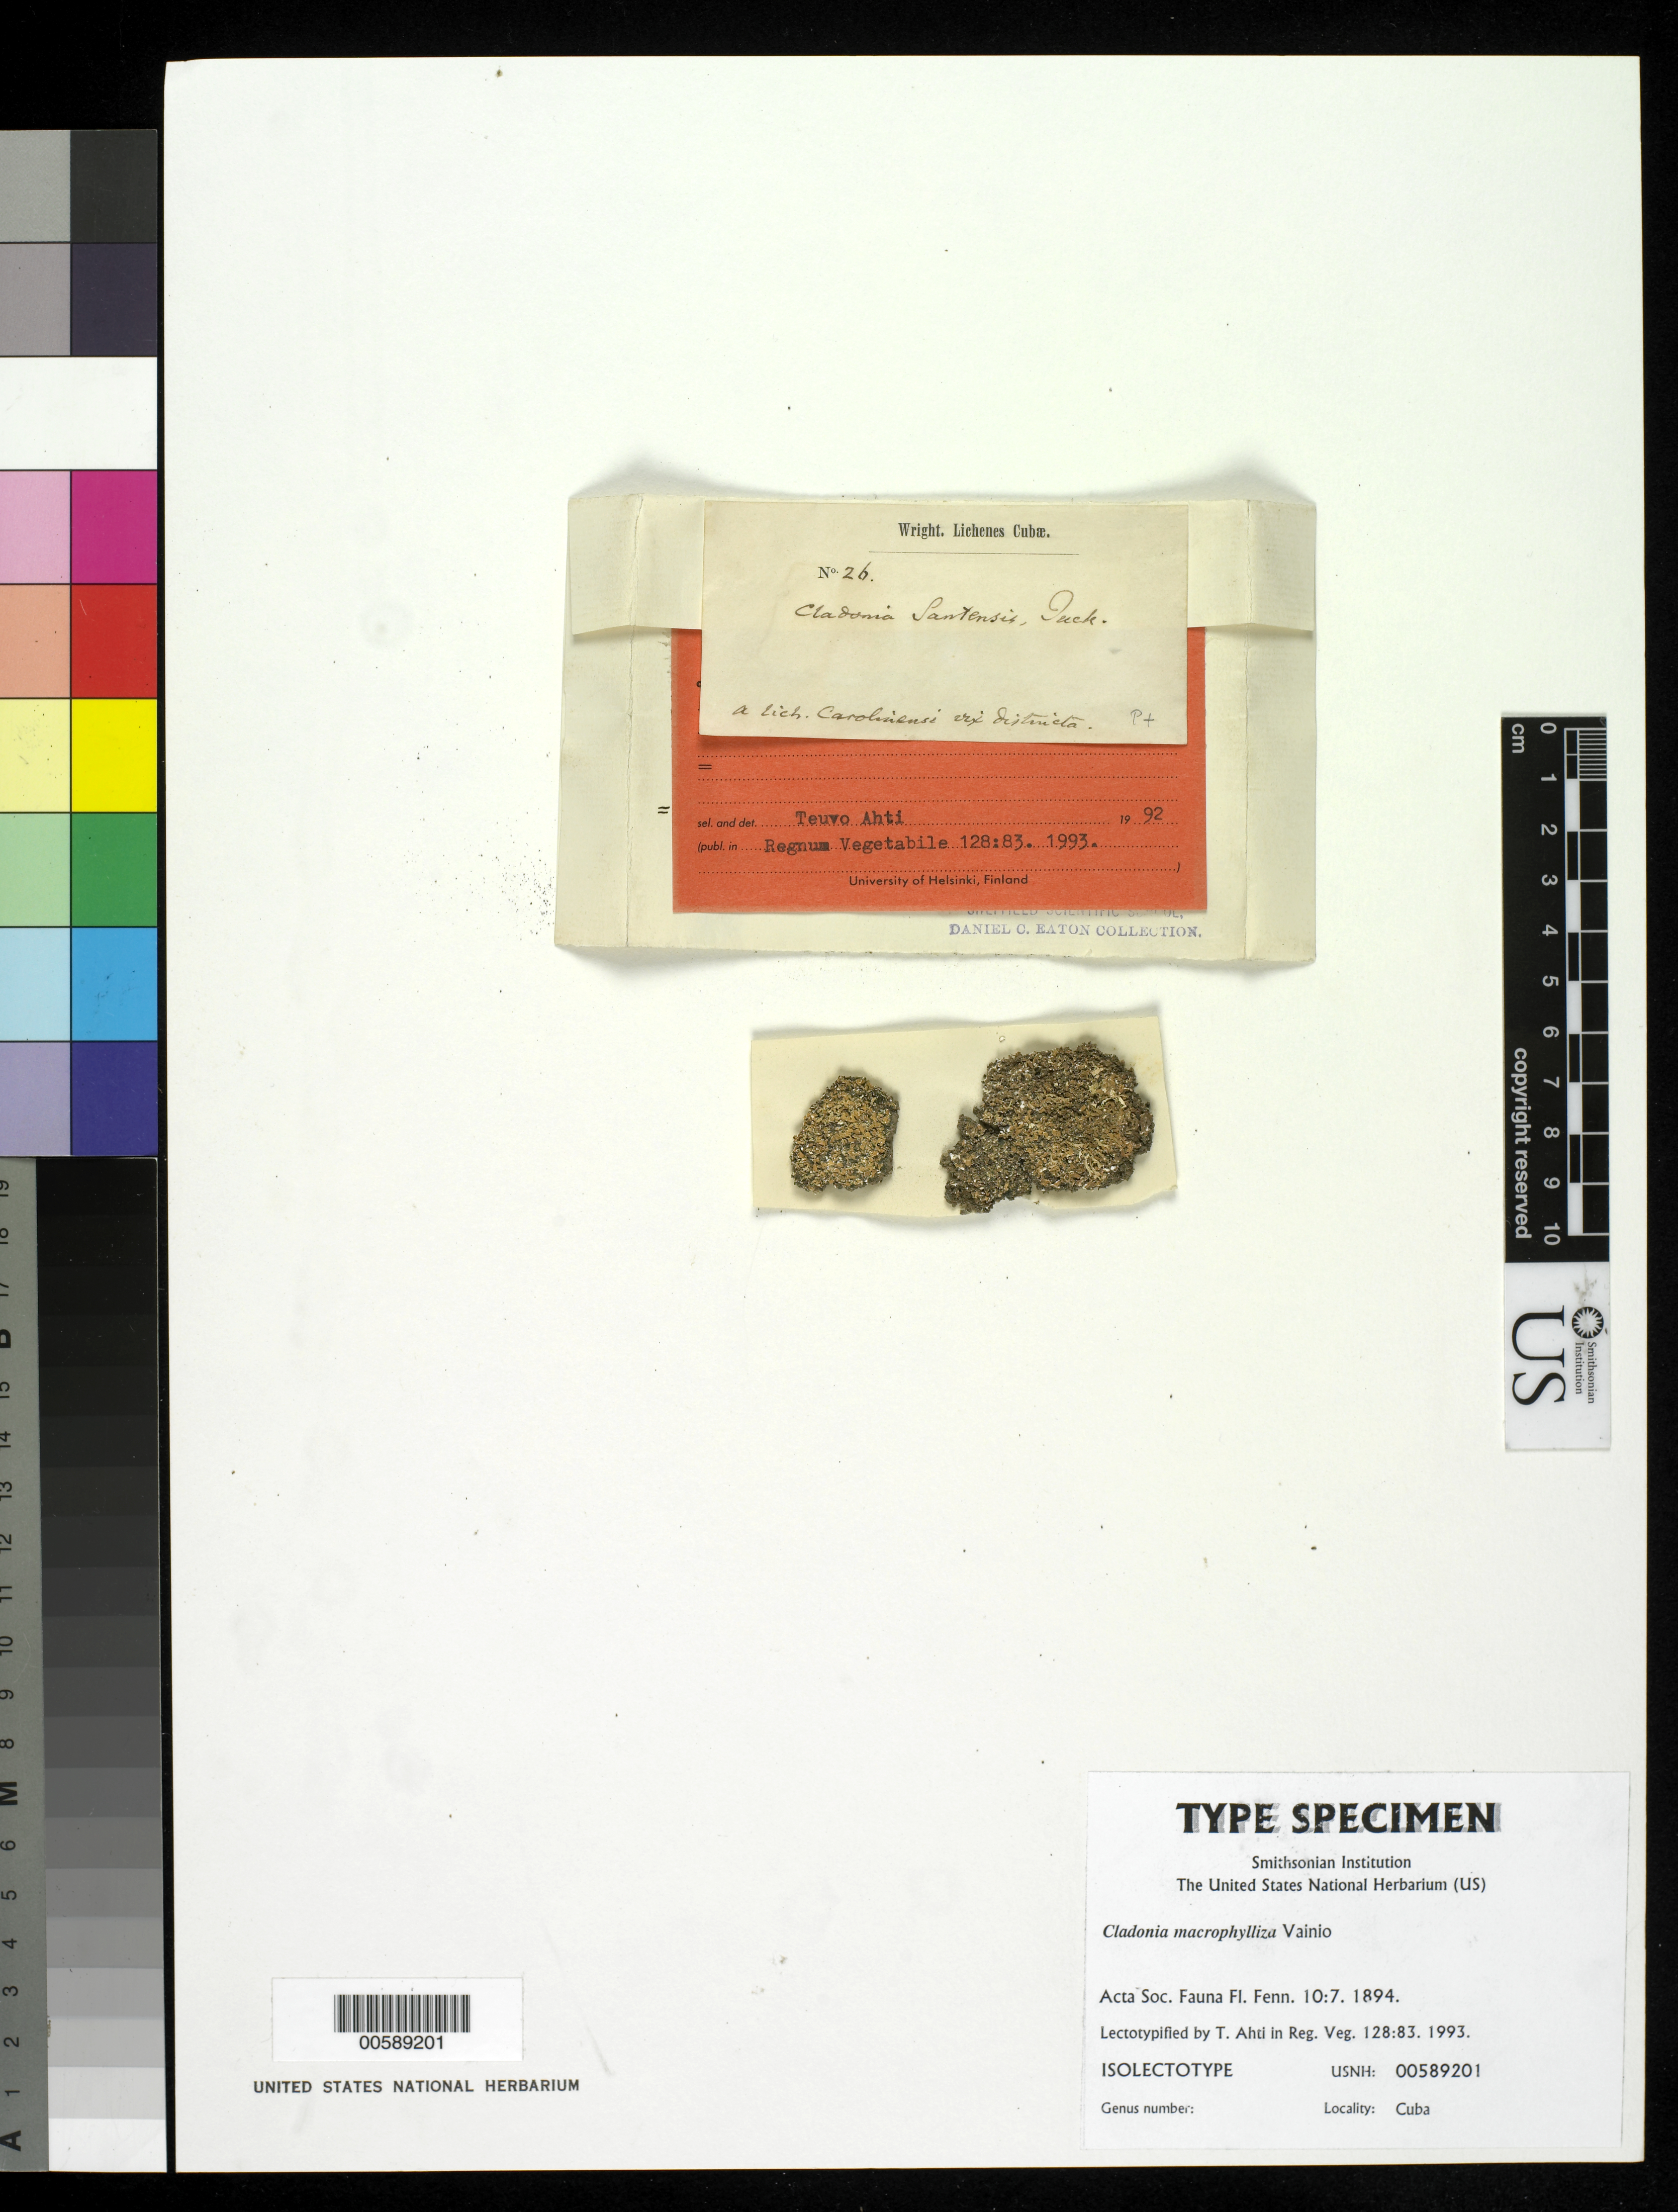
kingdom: Fungi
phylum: Ascomycota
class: Lecanoromycetes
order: Lecanorales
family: Cladoniaceae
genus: Cladonia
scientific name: Cladonia macrophylliza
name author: Vain.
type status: Isolectotype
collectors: C. Wright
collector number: Lich. Ins. Cubae 26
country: Cuba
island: Greater Antilles